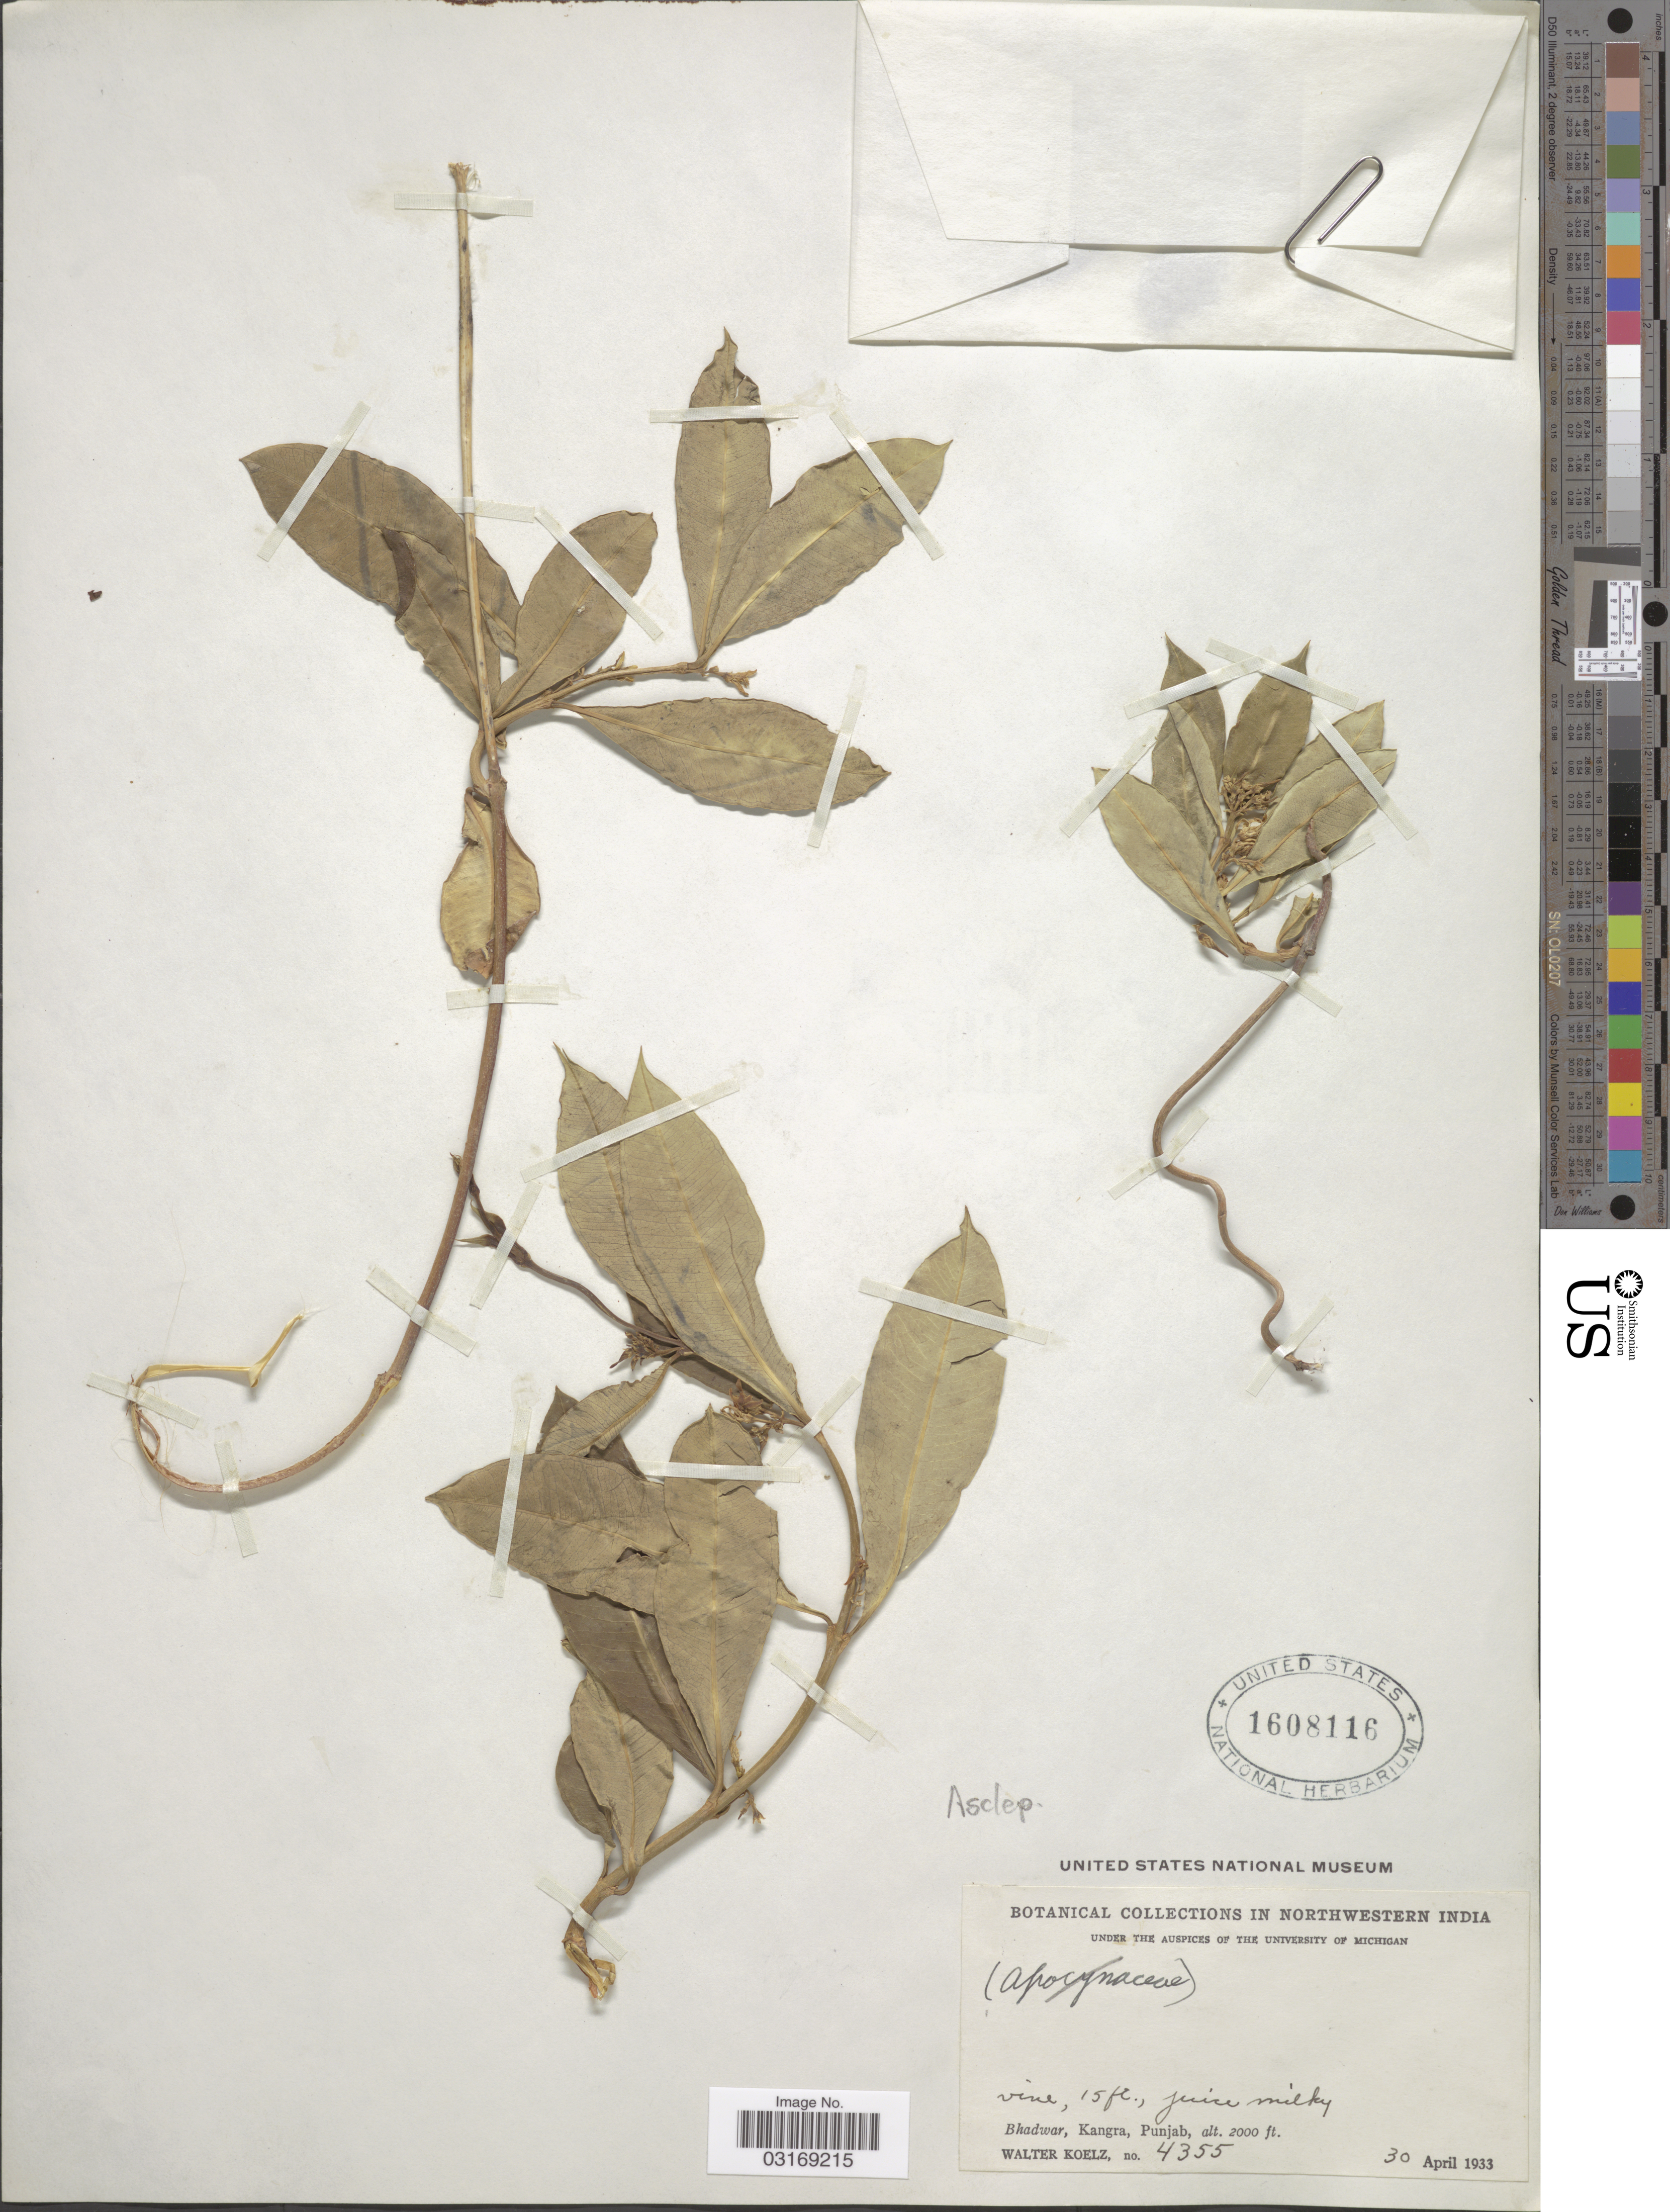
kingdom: Plantae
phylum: Tracheophyta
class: Magnoliopsida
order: Gentianales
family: Apocynaceae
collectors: W. N. Koelz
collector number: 4355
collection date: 1933-04-30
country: India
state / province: Punjab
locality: Northwestern India. Bhadwar, Kangra.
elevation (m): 610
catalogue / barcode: US 1608116